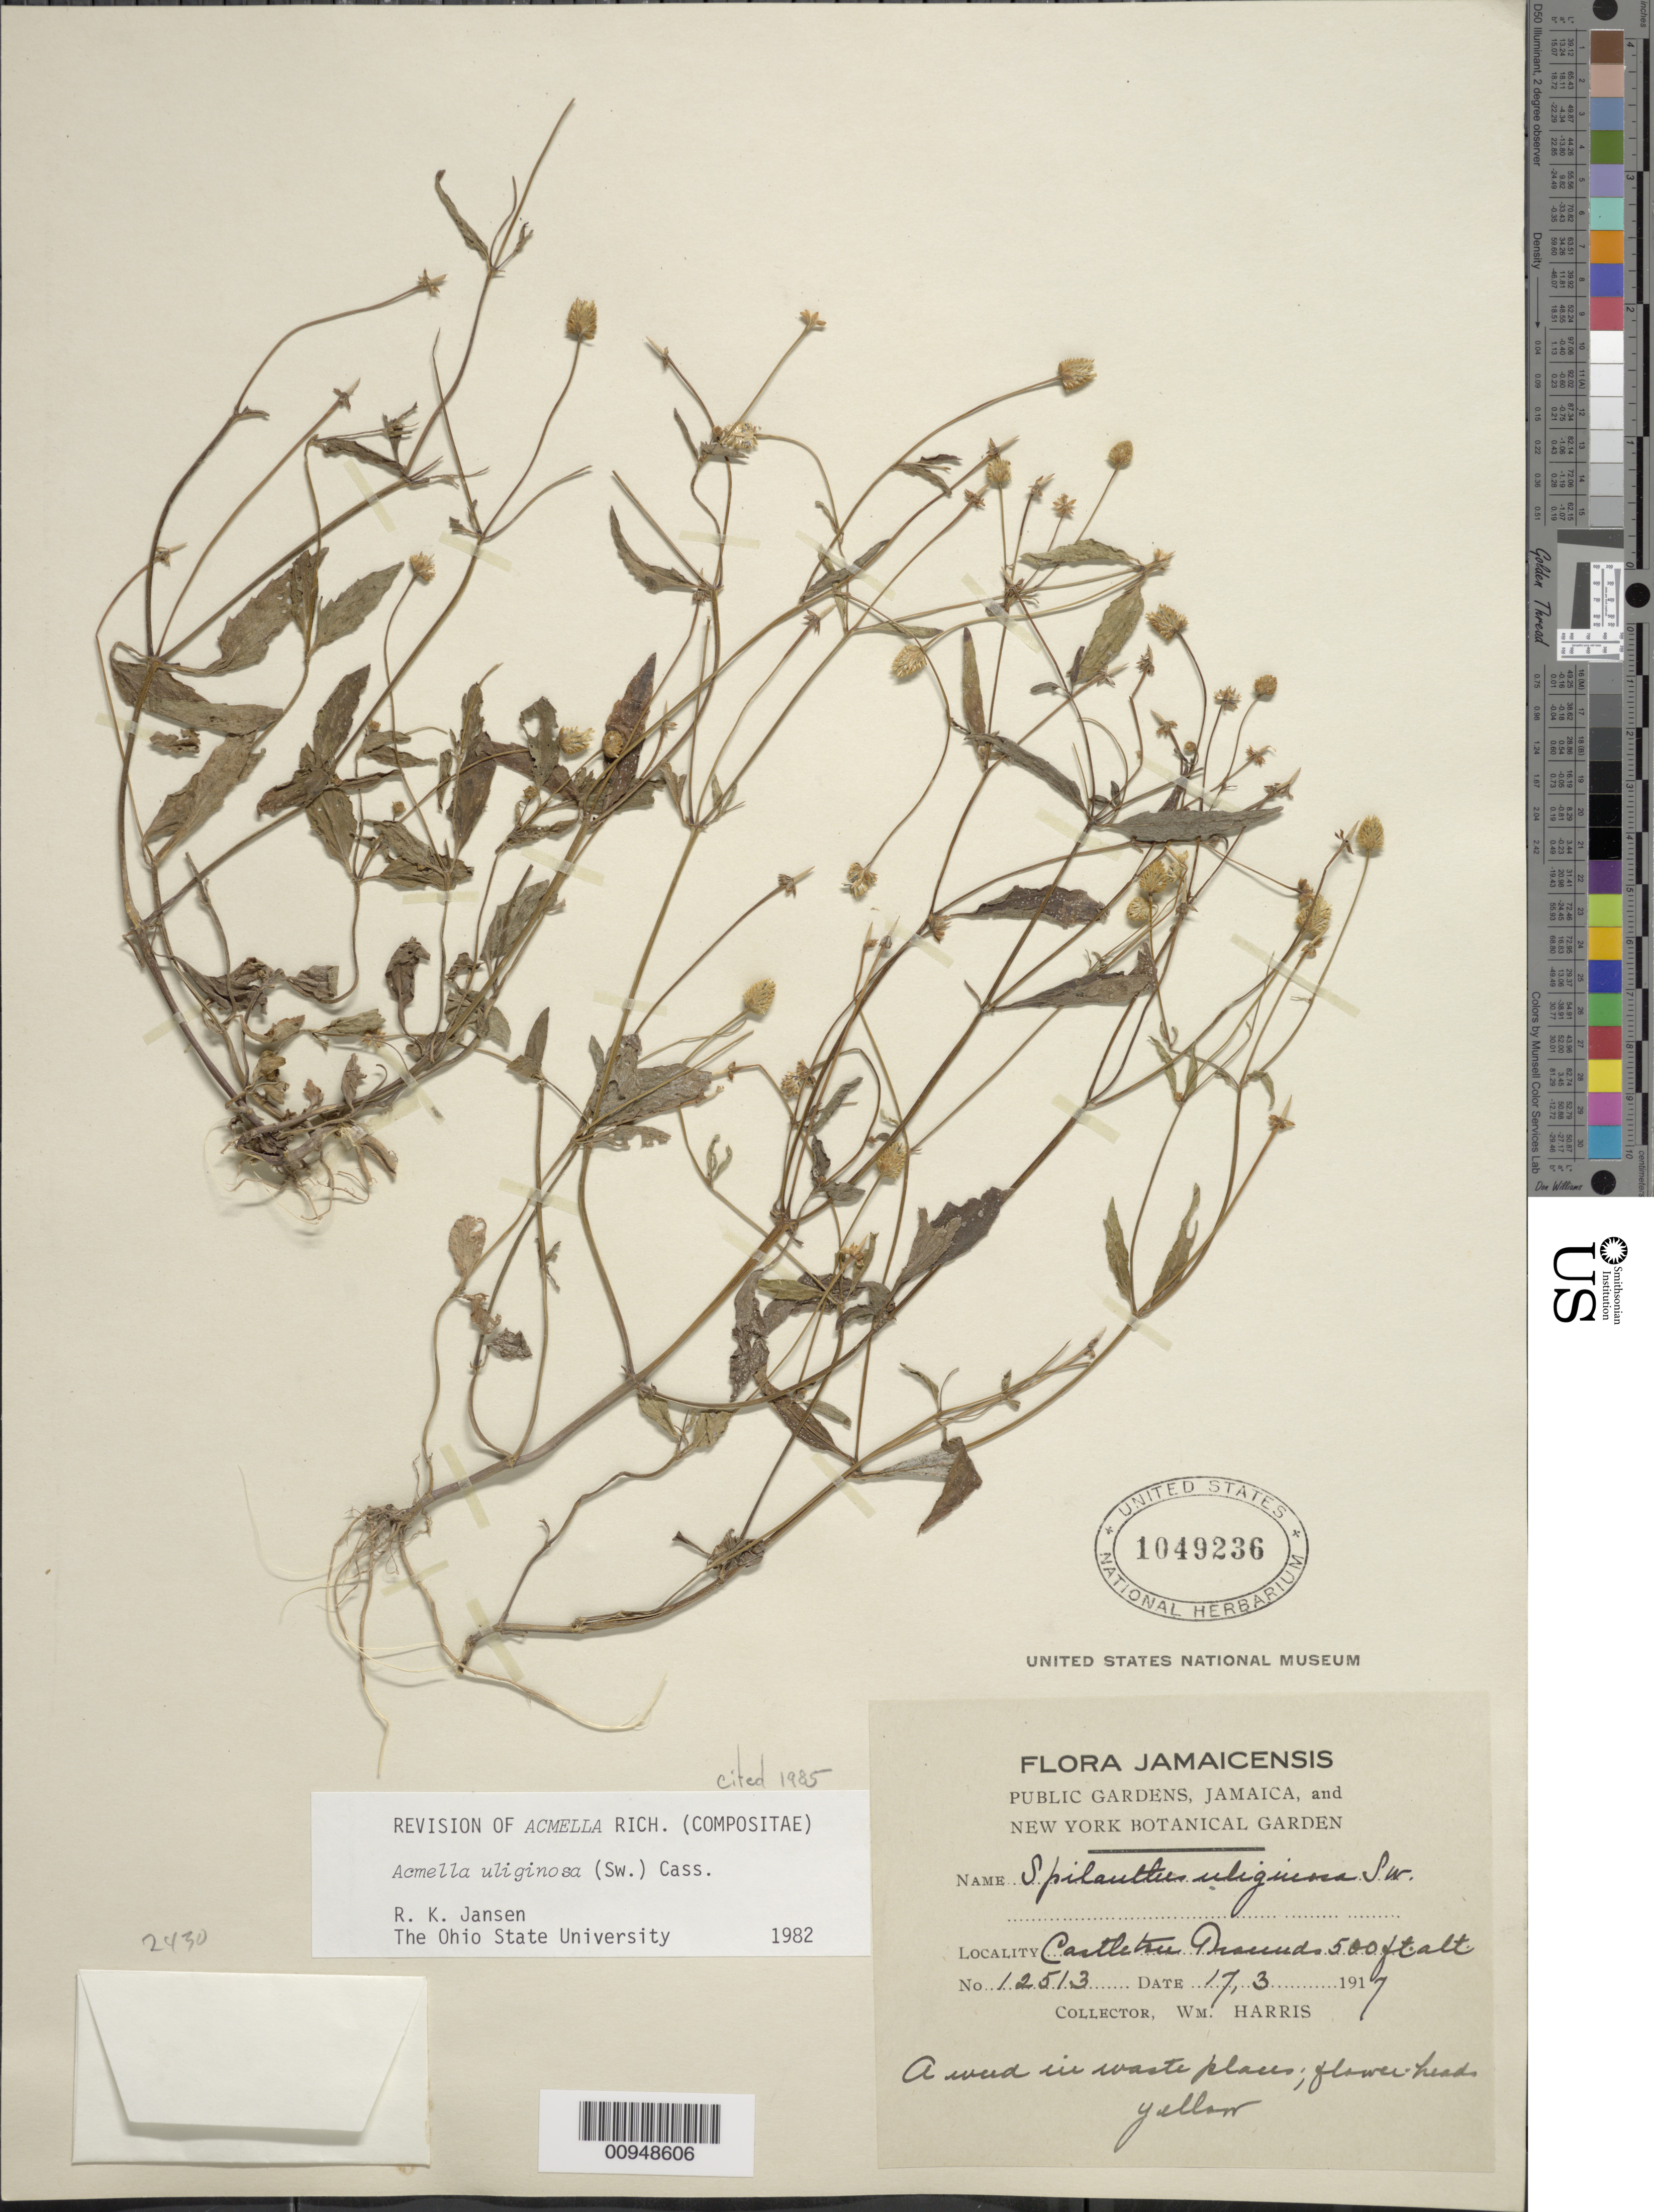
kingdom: Plantae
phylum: Tracheophyta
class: Magnoliopsida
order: Asterales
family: Asteraceae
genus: Acmella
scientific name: Acmella uliginosa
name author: (Sw.) Cass.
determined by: Jansen, R. K.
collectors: W. H. Harris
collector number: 12513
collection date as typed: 17 Mar 1917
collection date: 1917-03-17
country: Jamaica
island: Jamaica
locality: Castletree Grounds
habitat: Waste places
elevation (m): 152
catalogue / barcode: US 1049236